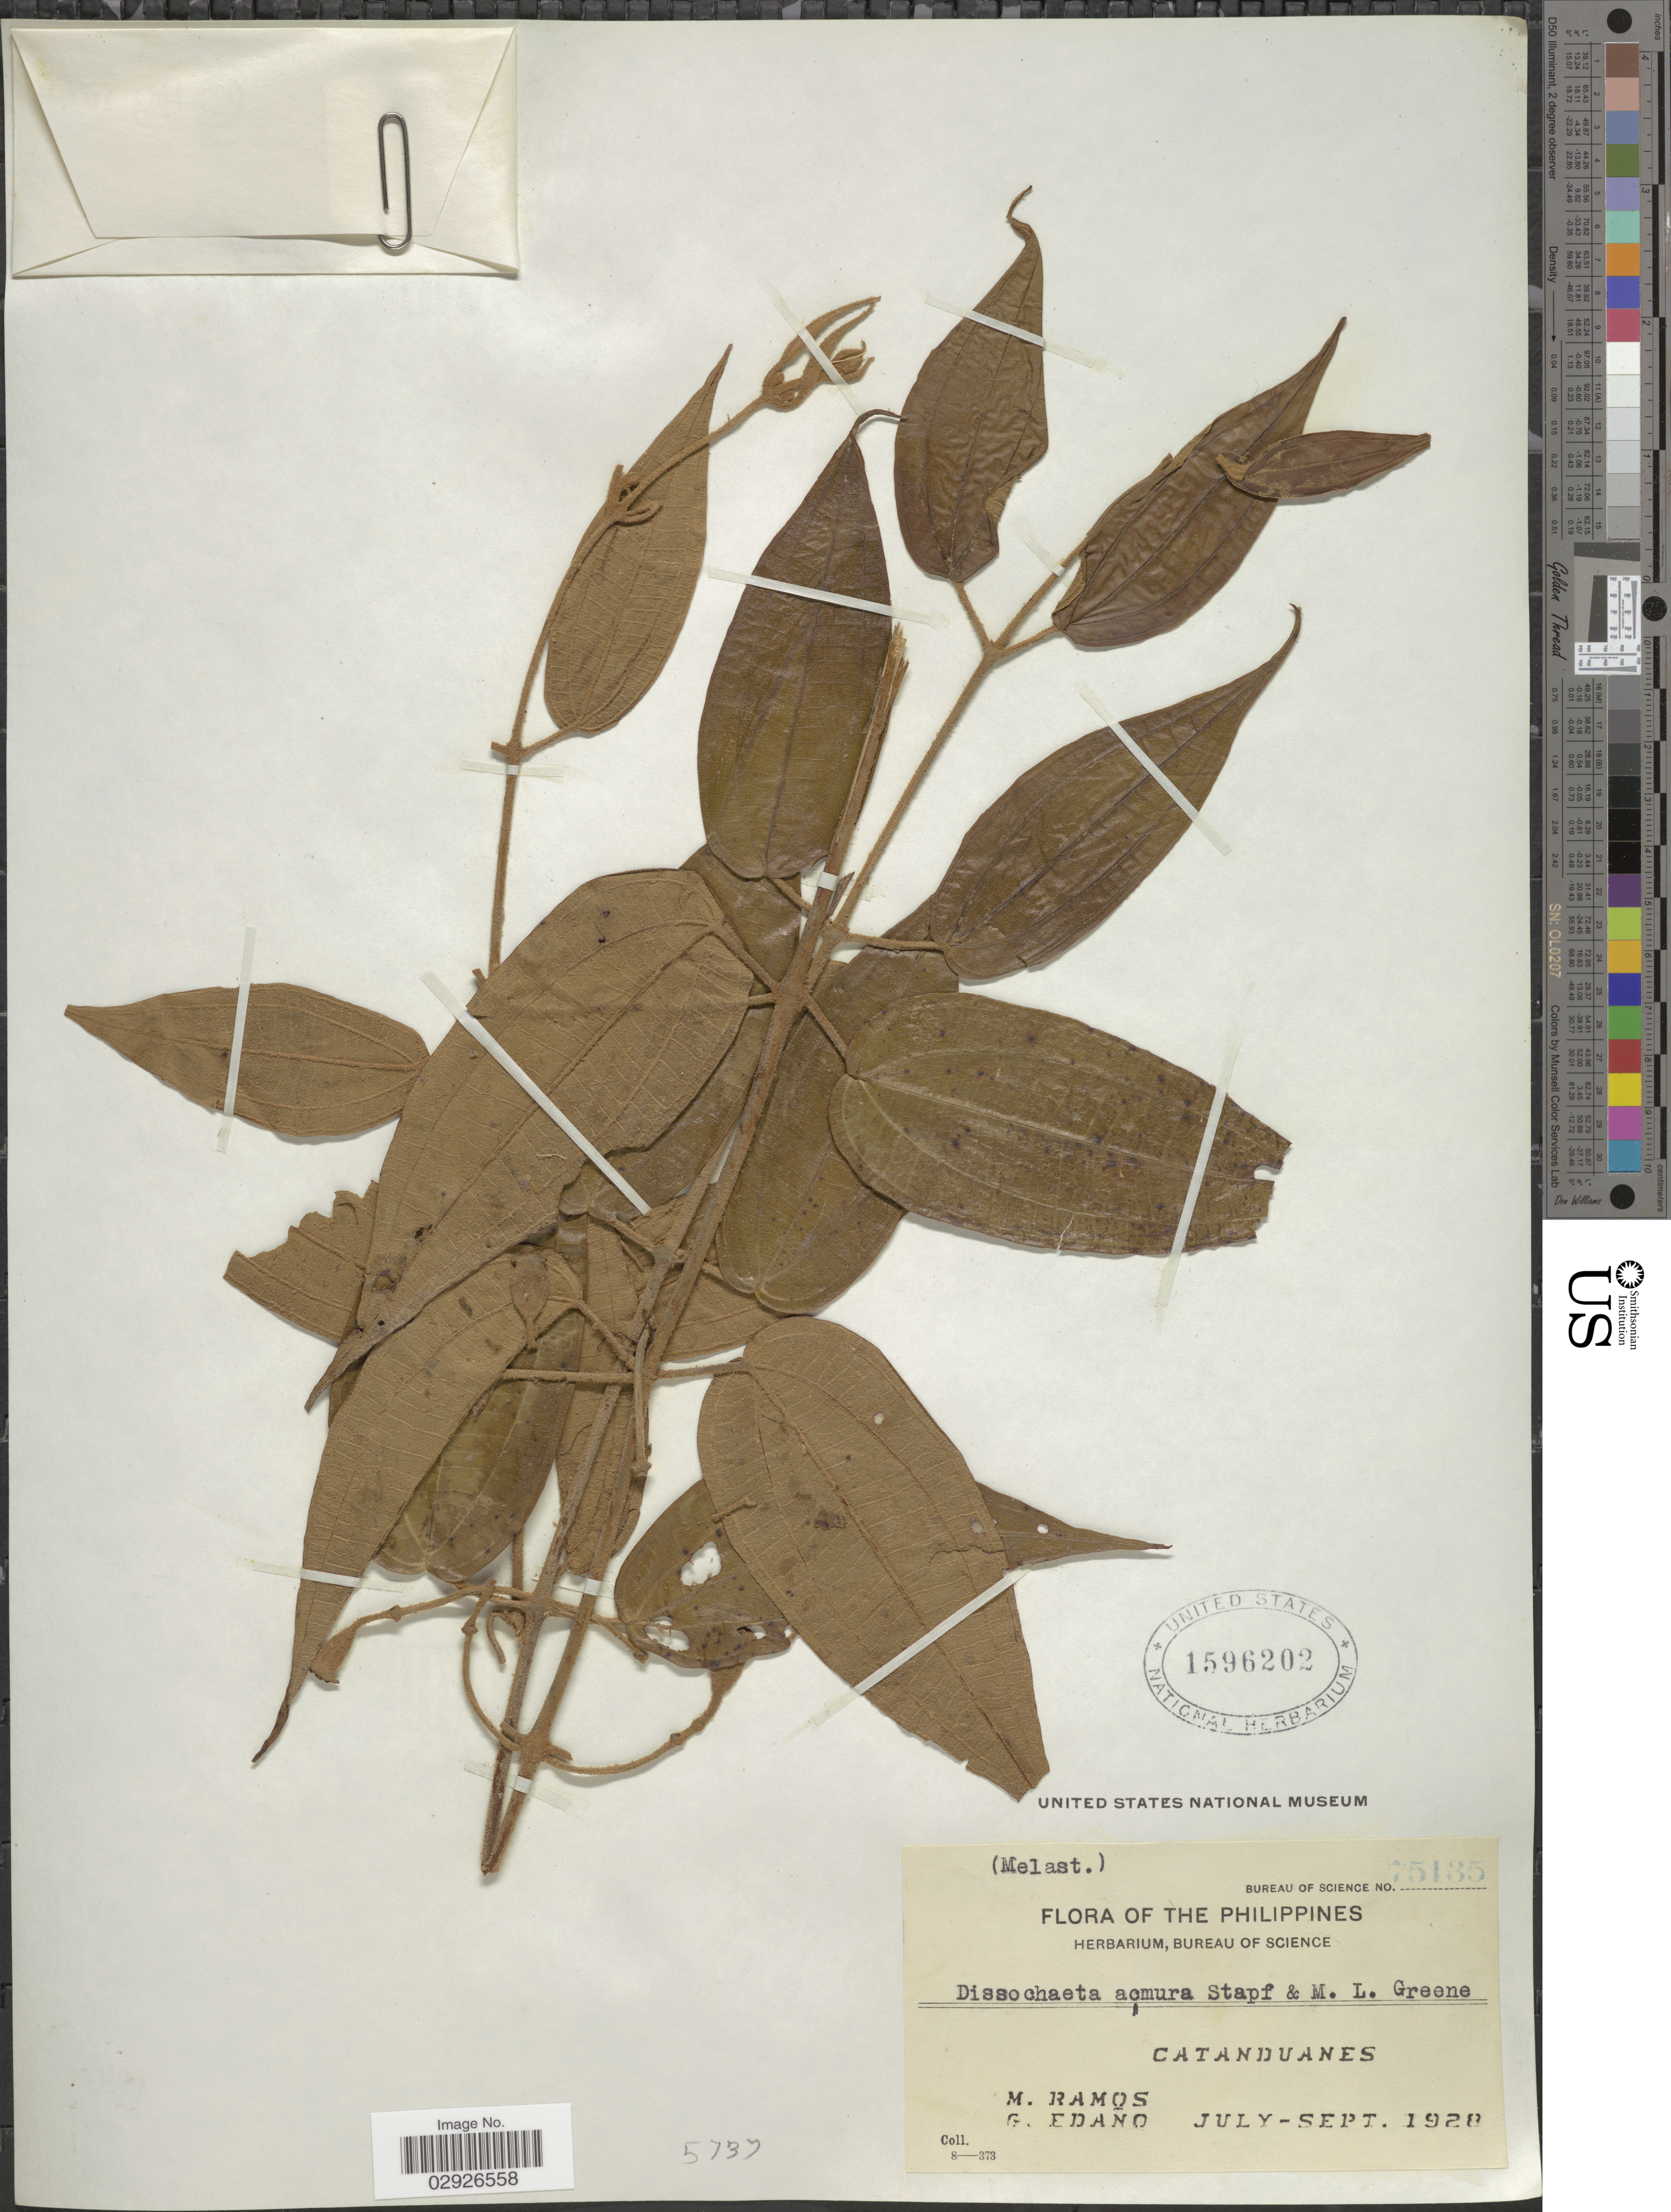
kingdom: Plantae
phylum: Tracheophyta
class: Magnoliopsida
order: Myrtales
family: Melastomataceae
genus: Dissochaeta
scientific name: Dissochaeta acmura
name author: Stapf & M.L. Green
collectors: M. Ramos & G. Edaño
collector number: Bureau of Science 75135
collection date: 1928-07/1928-09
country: Philippines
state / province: Bicol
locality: Catanduanes.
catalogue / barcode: US 1596202